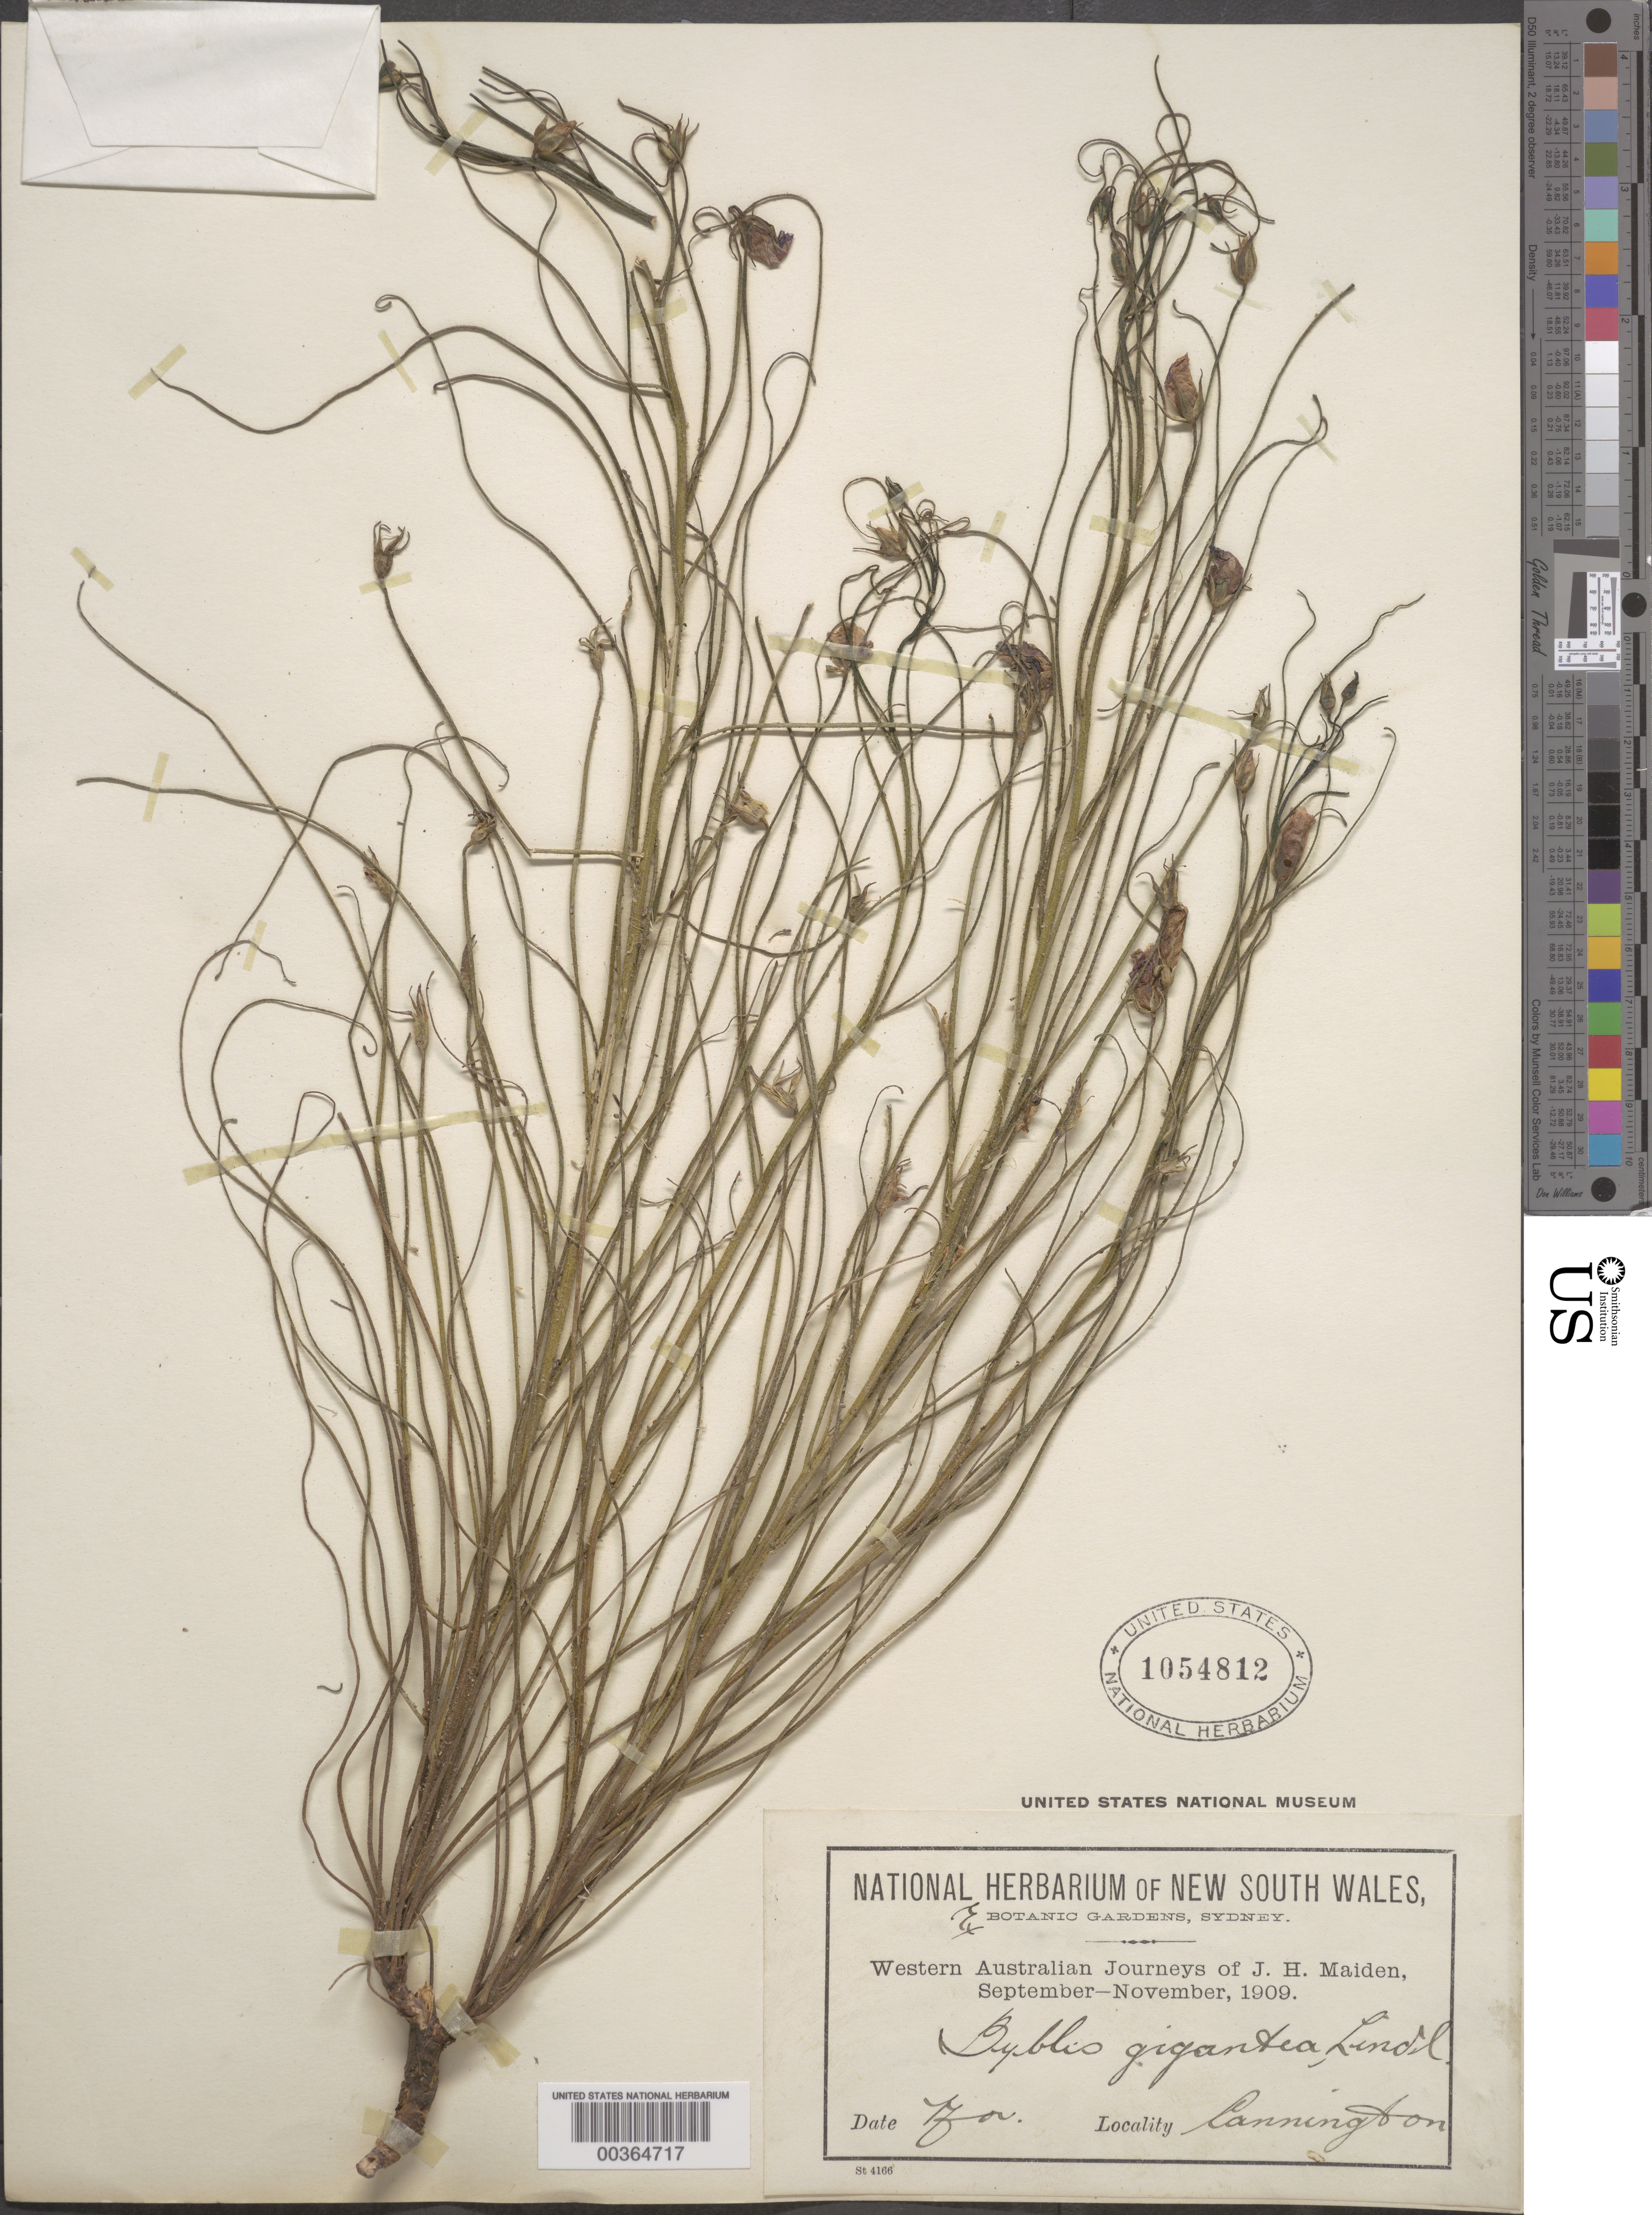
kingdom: Plantae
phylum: Tracheophyta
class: Magnoliopsida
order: Lamiales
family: Byblidaceae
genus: Byblis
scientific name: Byblis gigantea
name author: Lindl.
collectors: J. Maiden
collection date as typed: Sep 1909 to -- Nov 1909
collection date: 1909-09/1909-11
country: Australia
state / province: Western Australia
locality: Cannington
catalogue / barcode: US 1054812